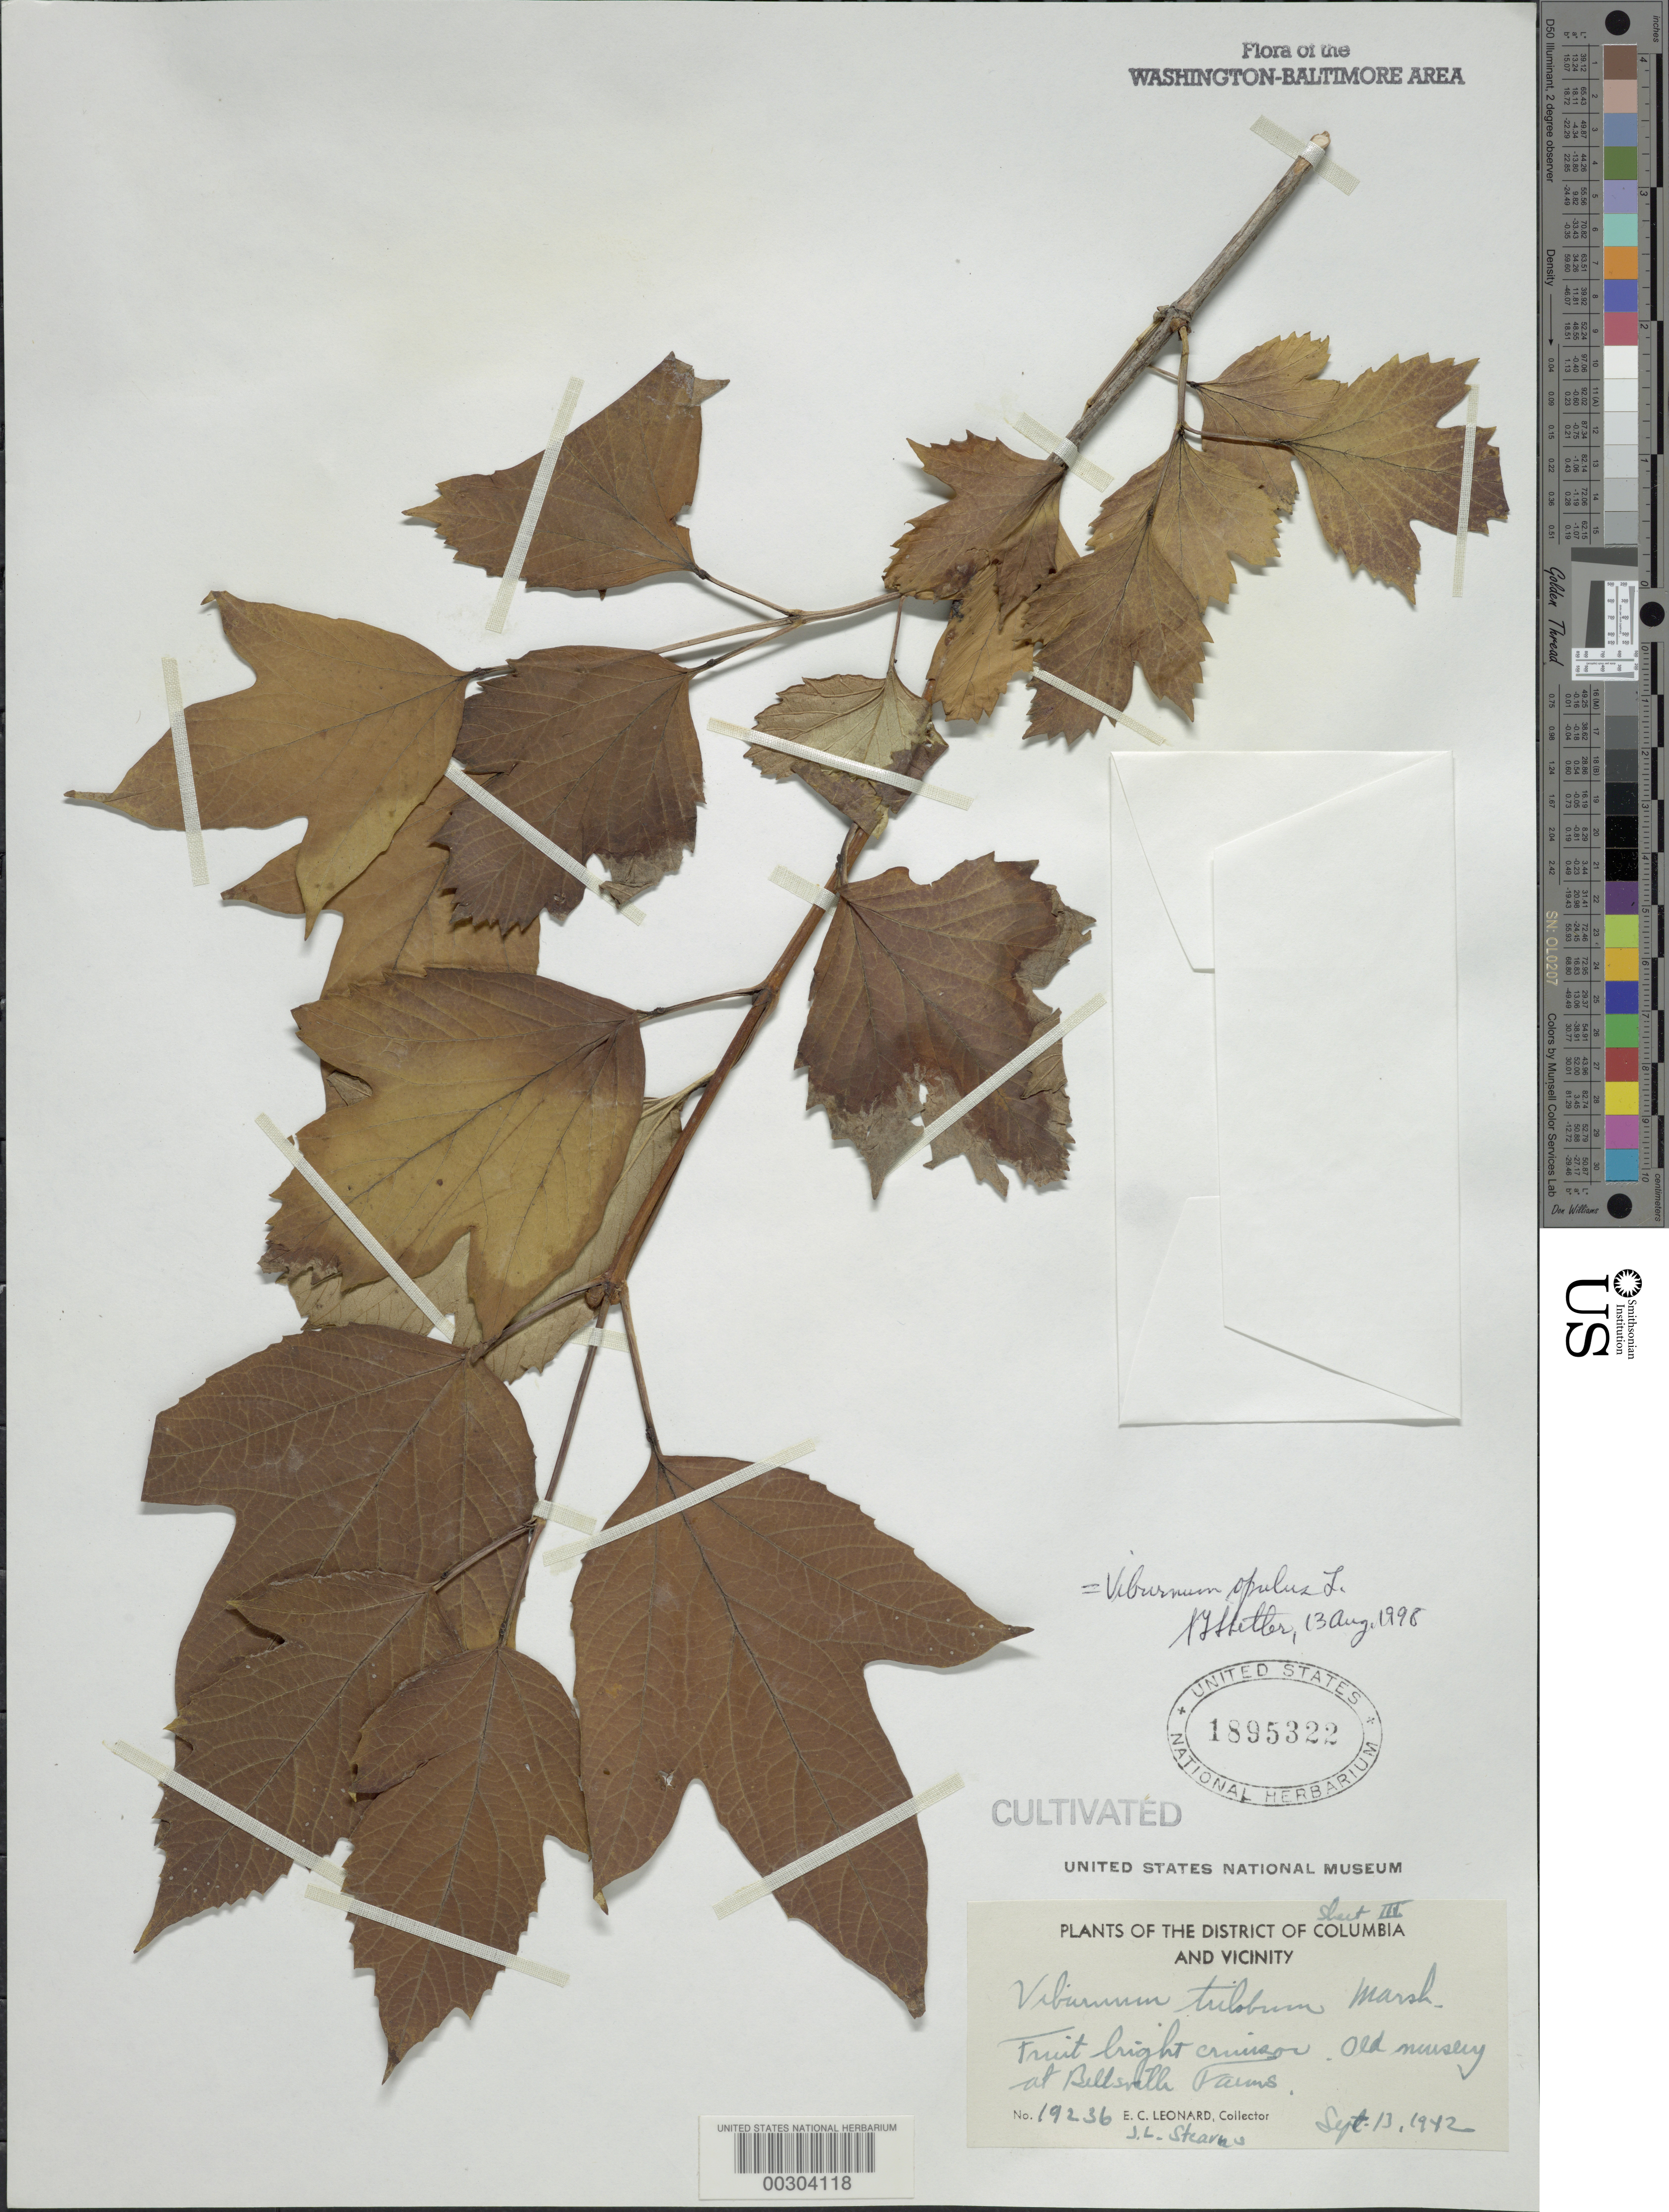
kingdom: Plantae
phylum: Tracheophyta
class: Magnoliopsida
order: Dipsacales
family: Viburnaceae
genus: Viburnum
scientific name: Viburnum opulus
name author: L.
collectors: E. C. Leonard & J. Stearns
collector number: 19256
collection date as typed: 13 Sep 1942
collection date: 1942-09-13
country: United States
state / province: Maryland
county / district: Prince George's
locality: Beltsville Farms, Old Nursery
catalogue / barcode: US 1895322